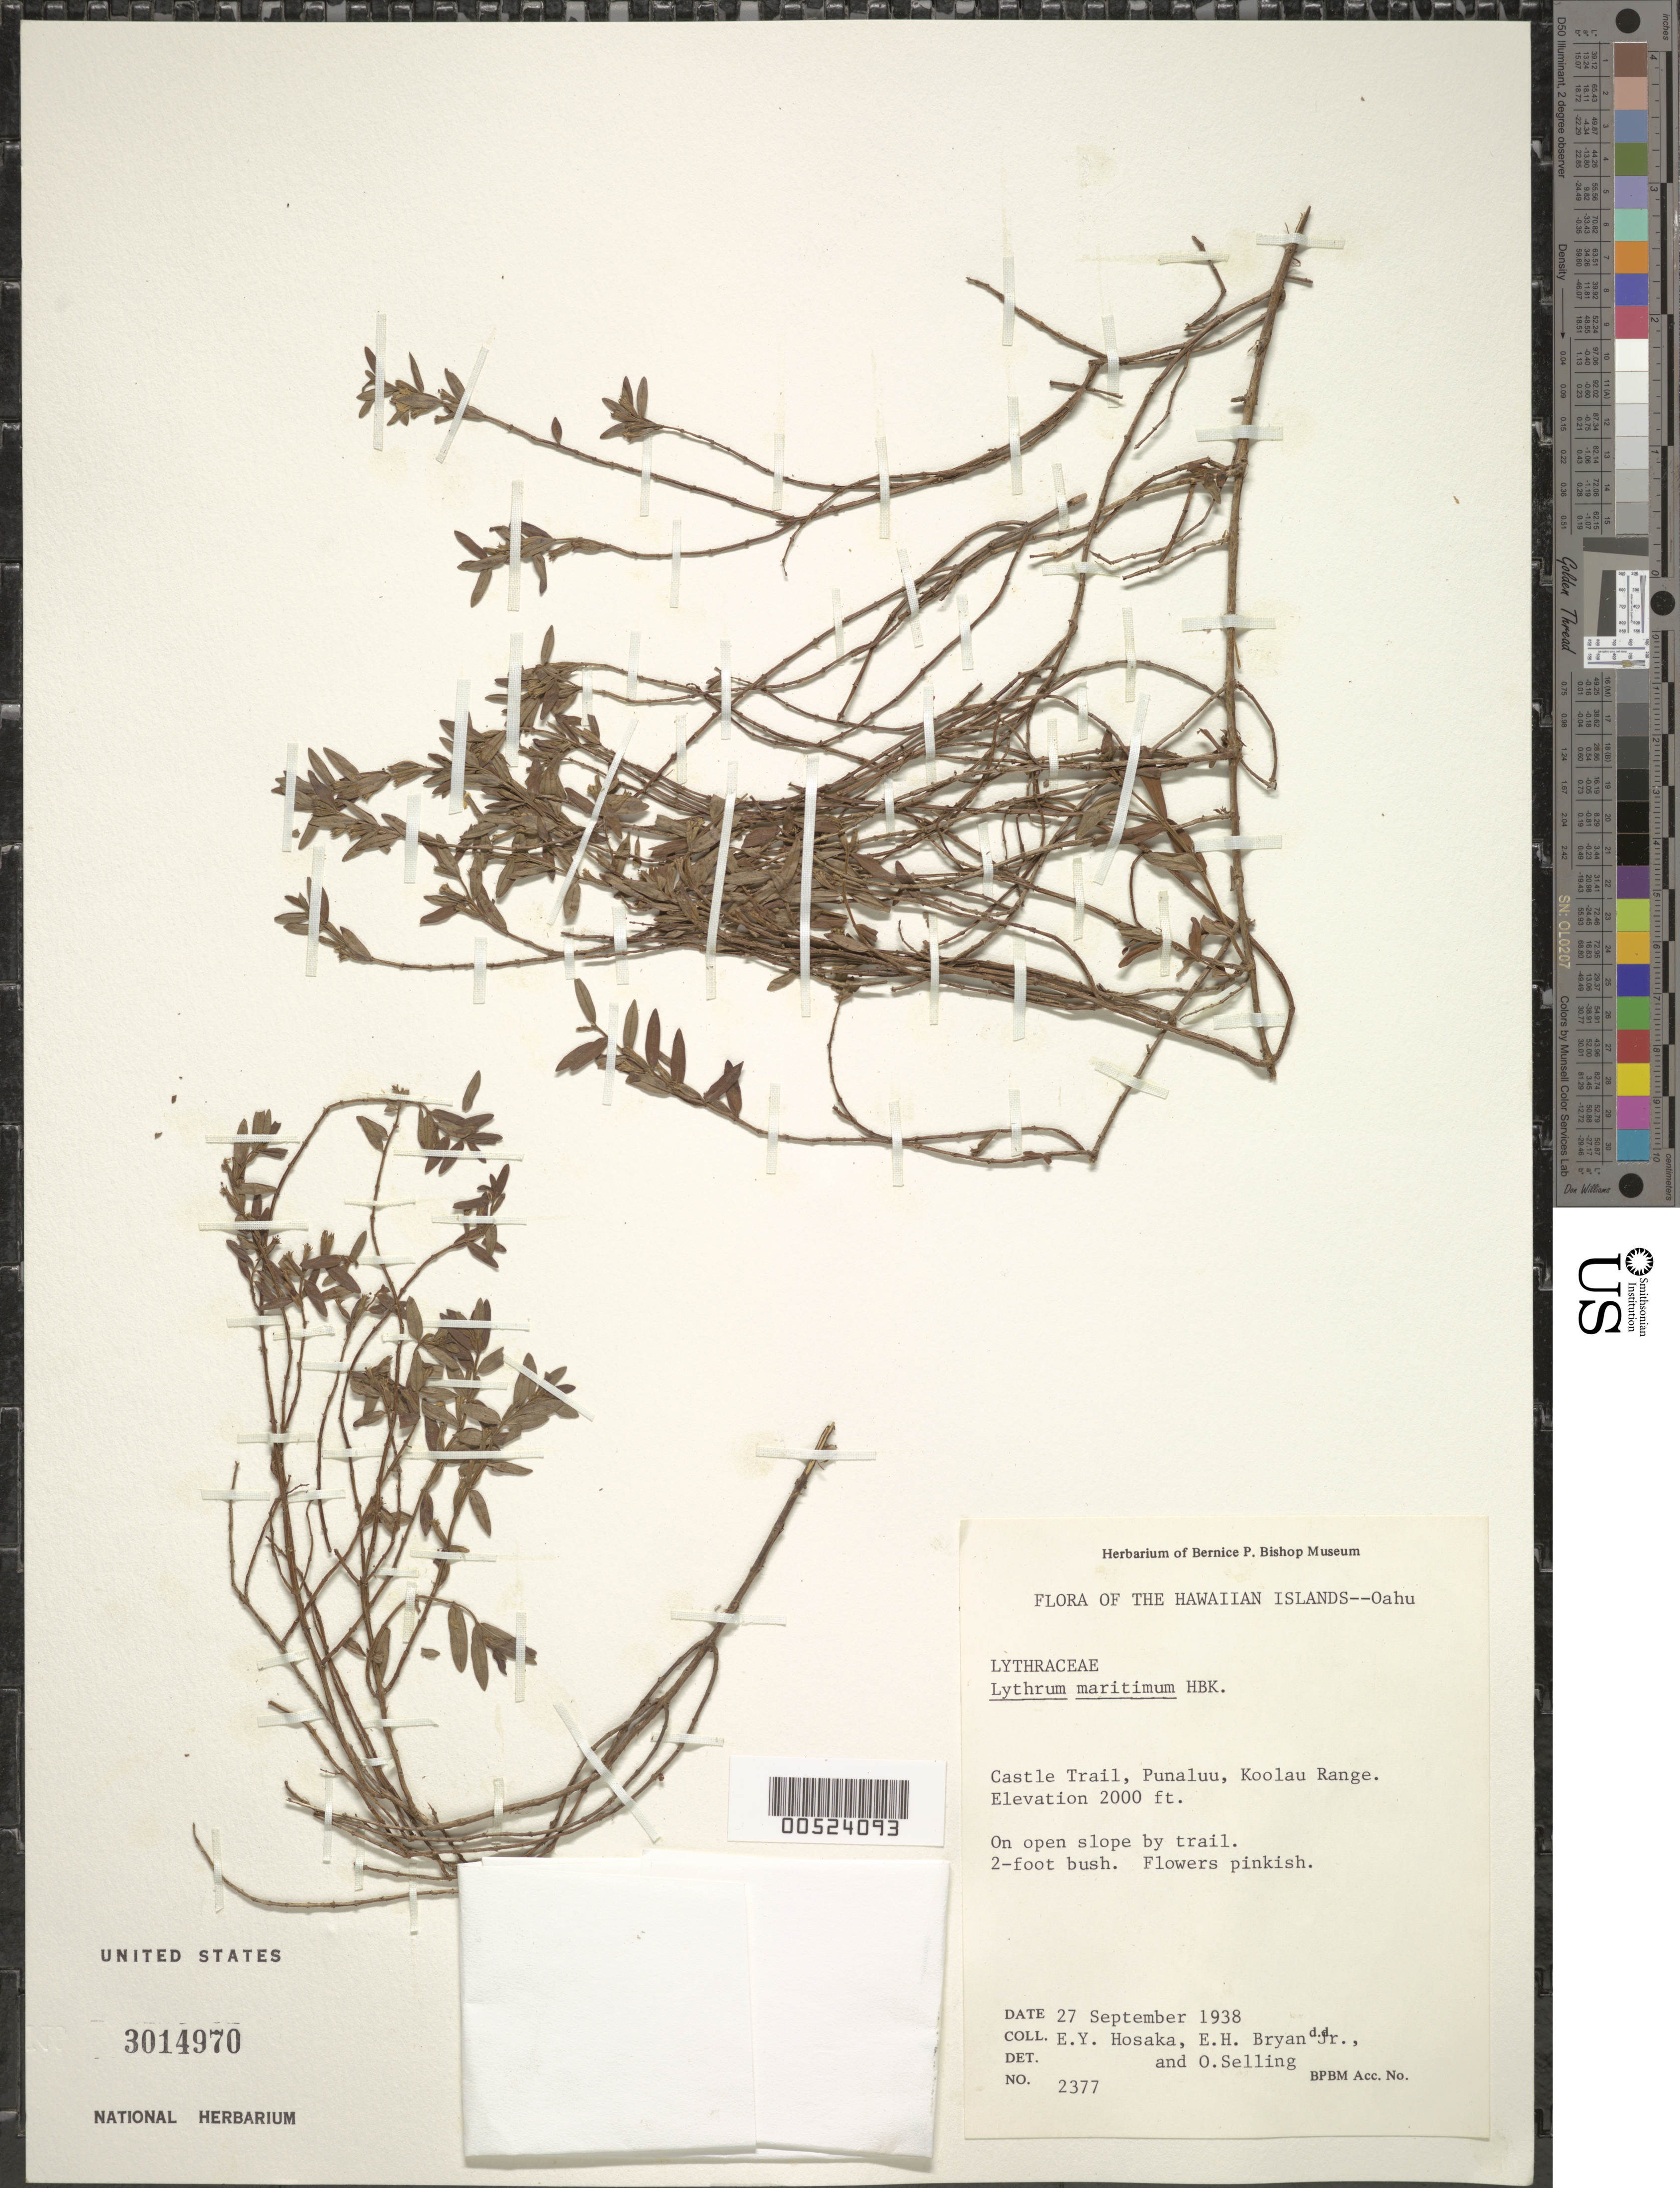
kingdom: Plantae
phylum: Tracheophyta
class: Magnoliopsida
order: Myrtales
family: Lythraceae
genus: Lythrum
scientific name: Lythrum maritimum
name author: Kunth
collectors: E. Y. Hosaka, E. Bryan Jr. & O. Selling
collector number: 2377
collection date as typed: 27 Sep 1938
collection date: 1938-09-27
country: United States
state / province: Hawaii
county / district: Kauai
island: Kaua'i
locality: Castle Trail, Punaluu, Koolau Range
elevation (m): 610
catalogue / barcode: US 3014970